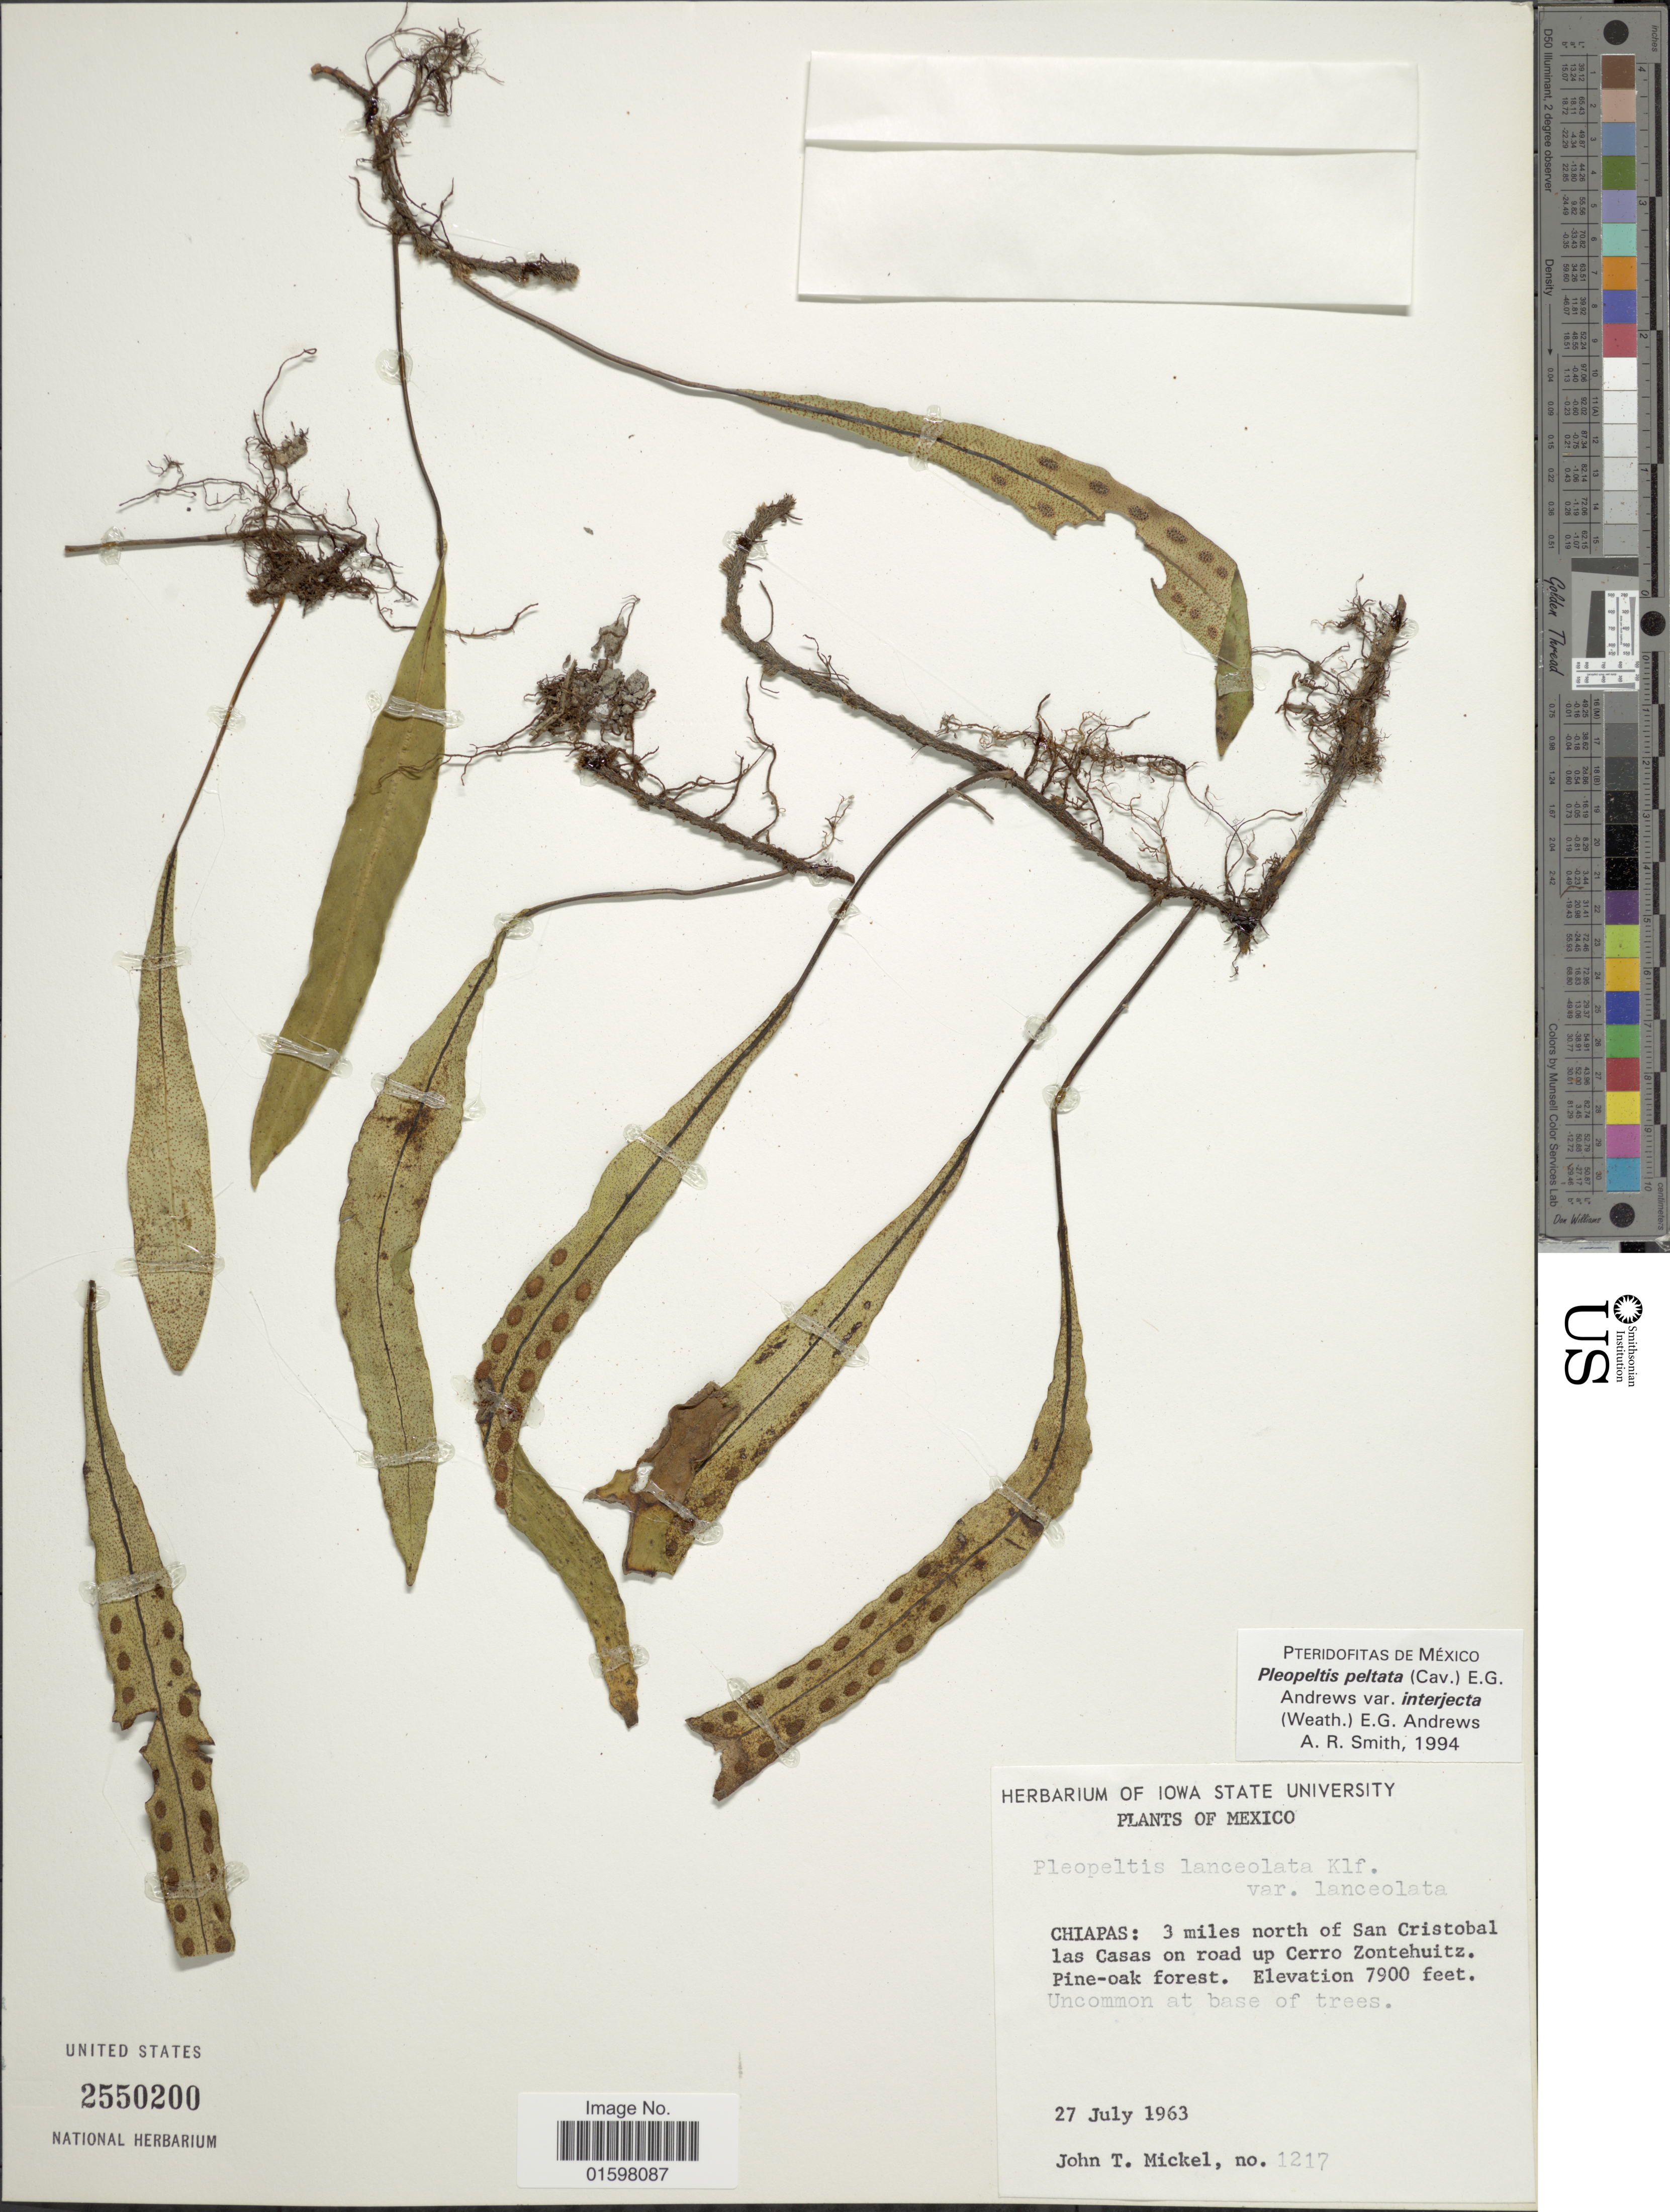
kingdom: Plantae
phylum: Tracheophyta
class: Polypodiopsida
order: Polypodiales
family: Polypodiaceae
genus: Pleopeltis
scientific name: Pleopeltis peltata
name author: Scort.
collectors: J. T. Mickel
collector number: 1217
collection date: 1963-07-27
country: Mexico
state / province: Chiapas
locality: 3 miles north of San Cristobal las Casas on road up Cerro Zontehuitz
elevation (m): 2408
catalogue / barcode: US 2550200